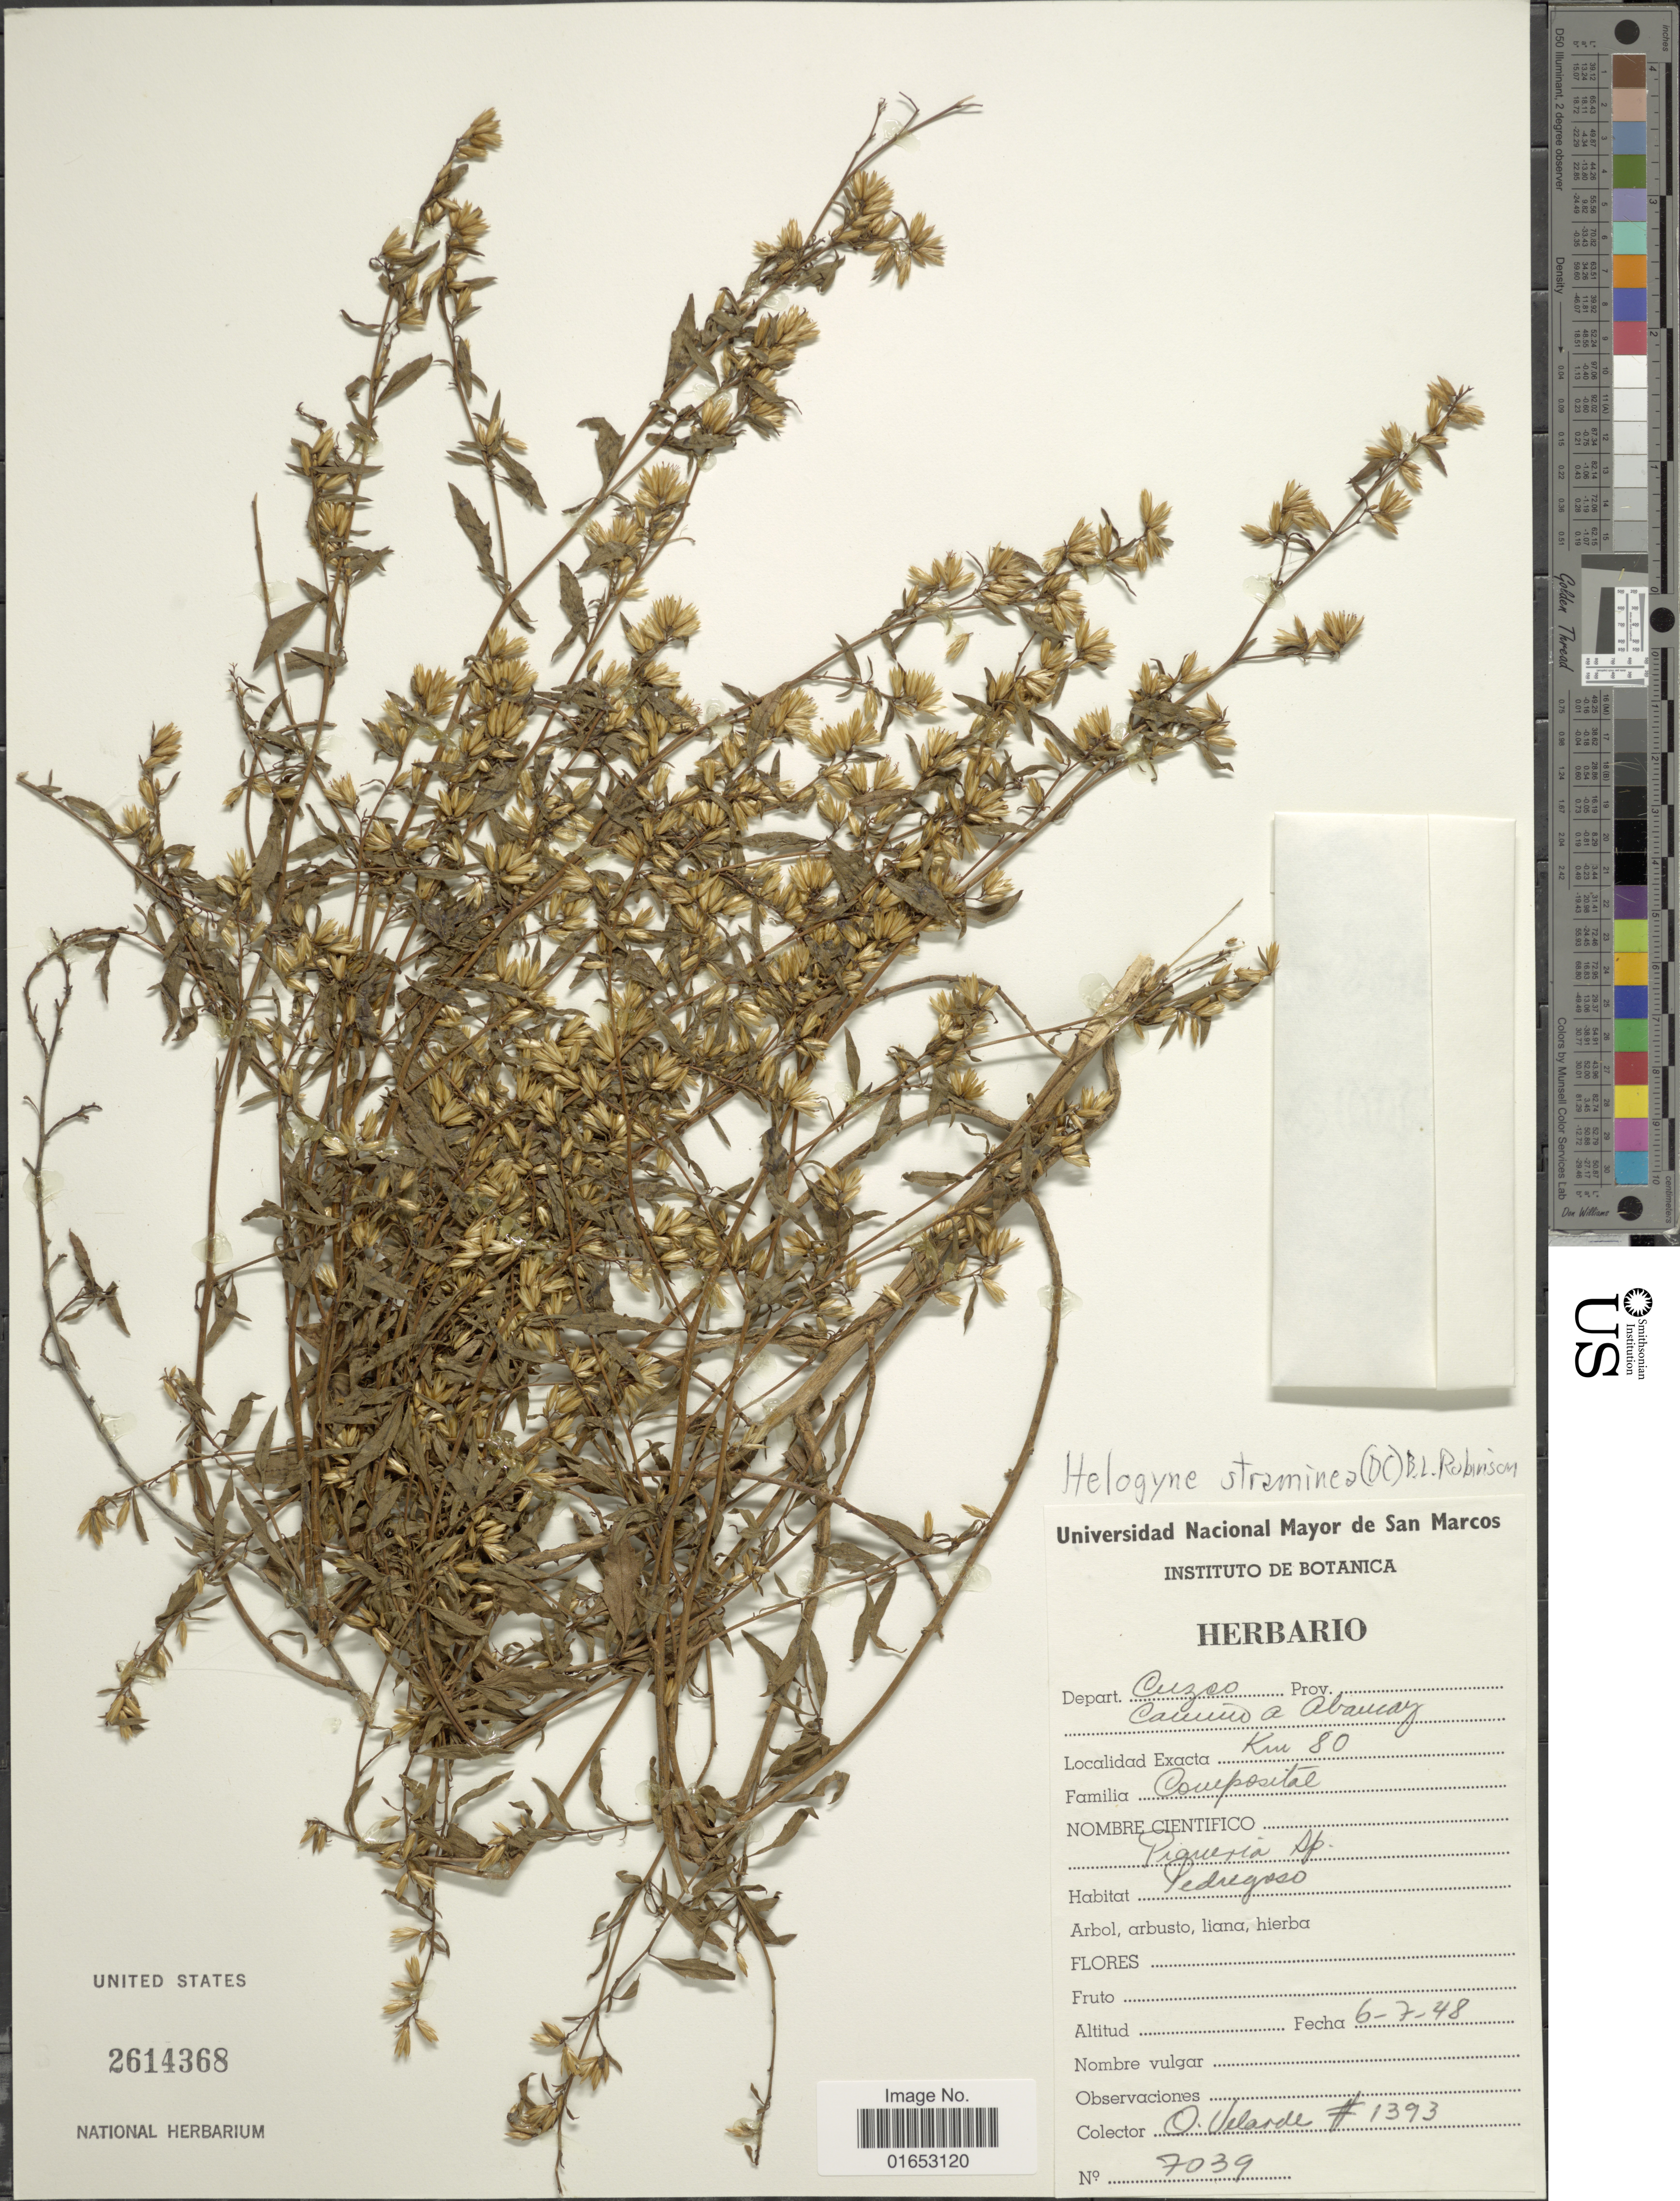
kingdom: Plantae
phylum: Tracheophyta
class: Magnoliopsida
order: Asterales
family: Asteraceae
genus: Helogyne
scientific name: Helogyne straminea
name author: (DC.) B.L. Rob.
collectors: O. Velarde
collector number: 1393/7039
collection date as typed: Transcribed d/m/y: 6/7/48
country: Peru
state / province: Cusco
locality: Camino a Abauay, Km 80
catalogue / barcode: US 2614368